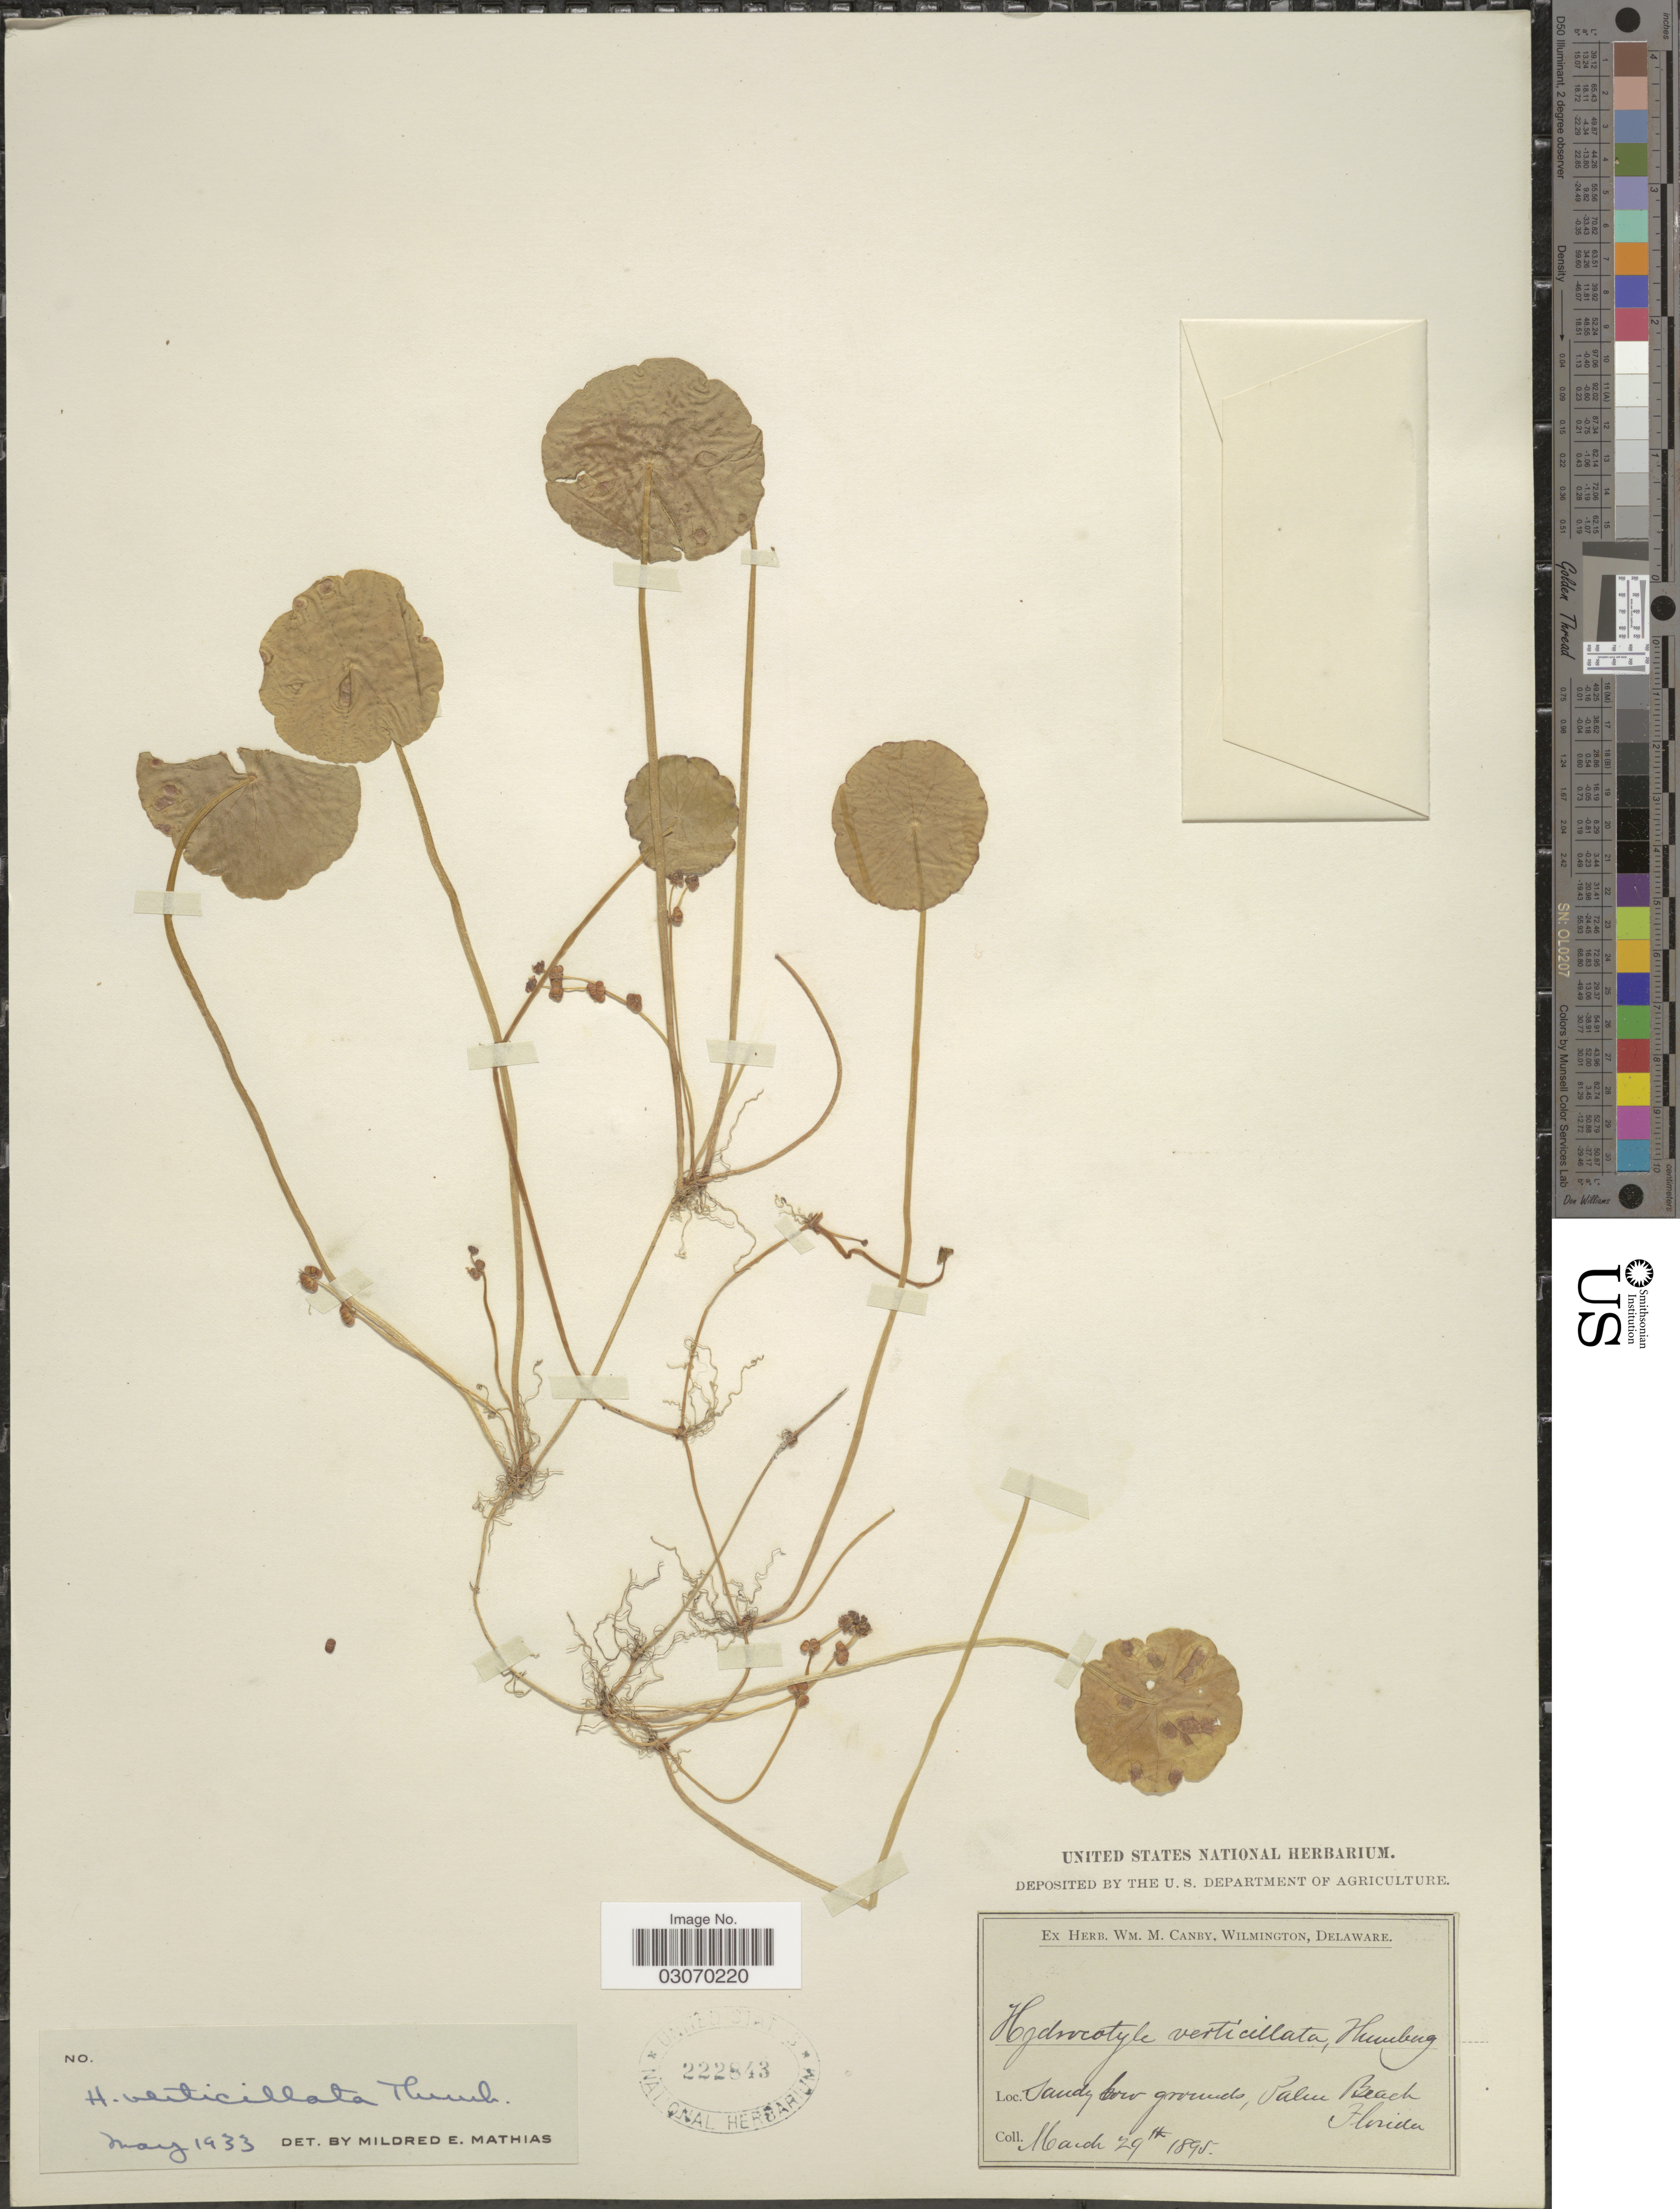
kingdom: Plantae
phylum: Tracheophyta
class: Magnoliopsida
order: Apiales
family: Araliaceae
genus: Hydrocotyle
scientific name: Hydrocotyle verticillata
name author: Thunb.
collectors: ex herb. W.M. Canby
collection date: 1895-03-29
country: United States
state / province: Florida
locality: Palm Beach.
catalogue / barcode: US 222843